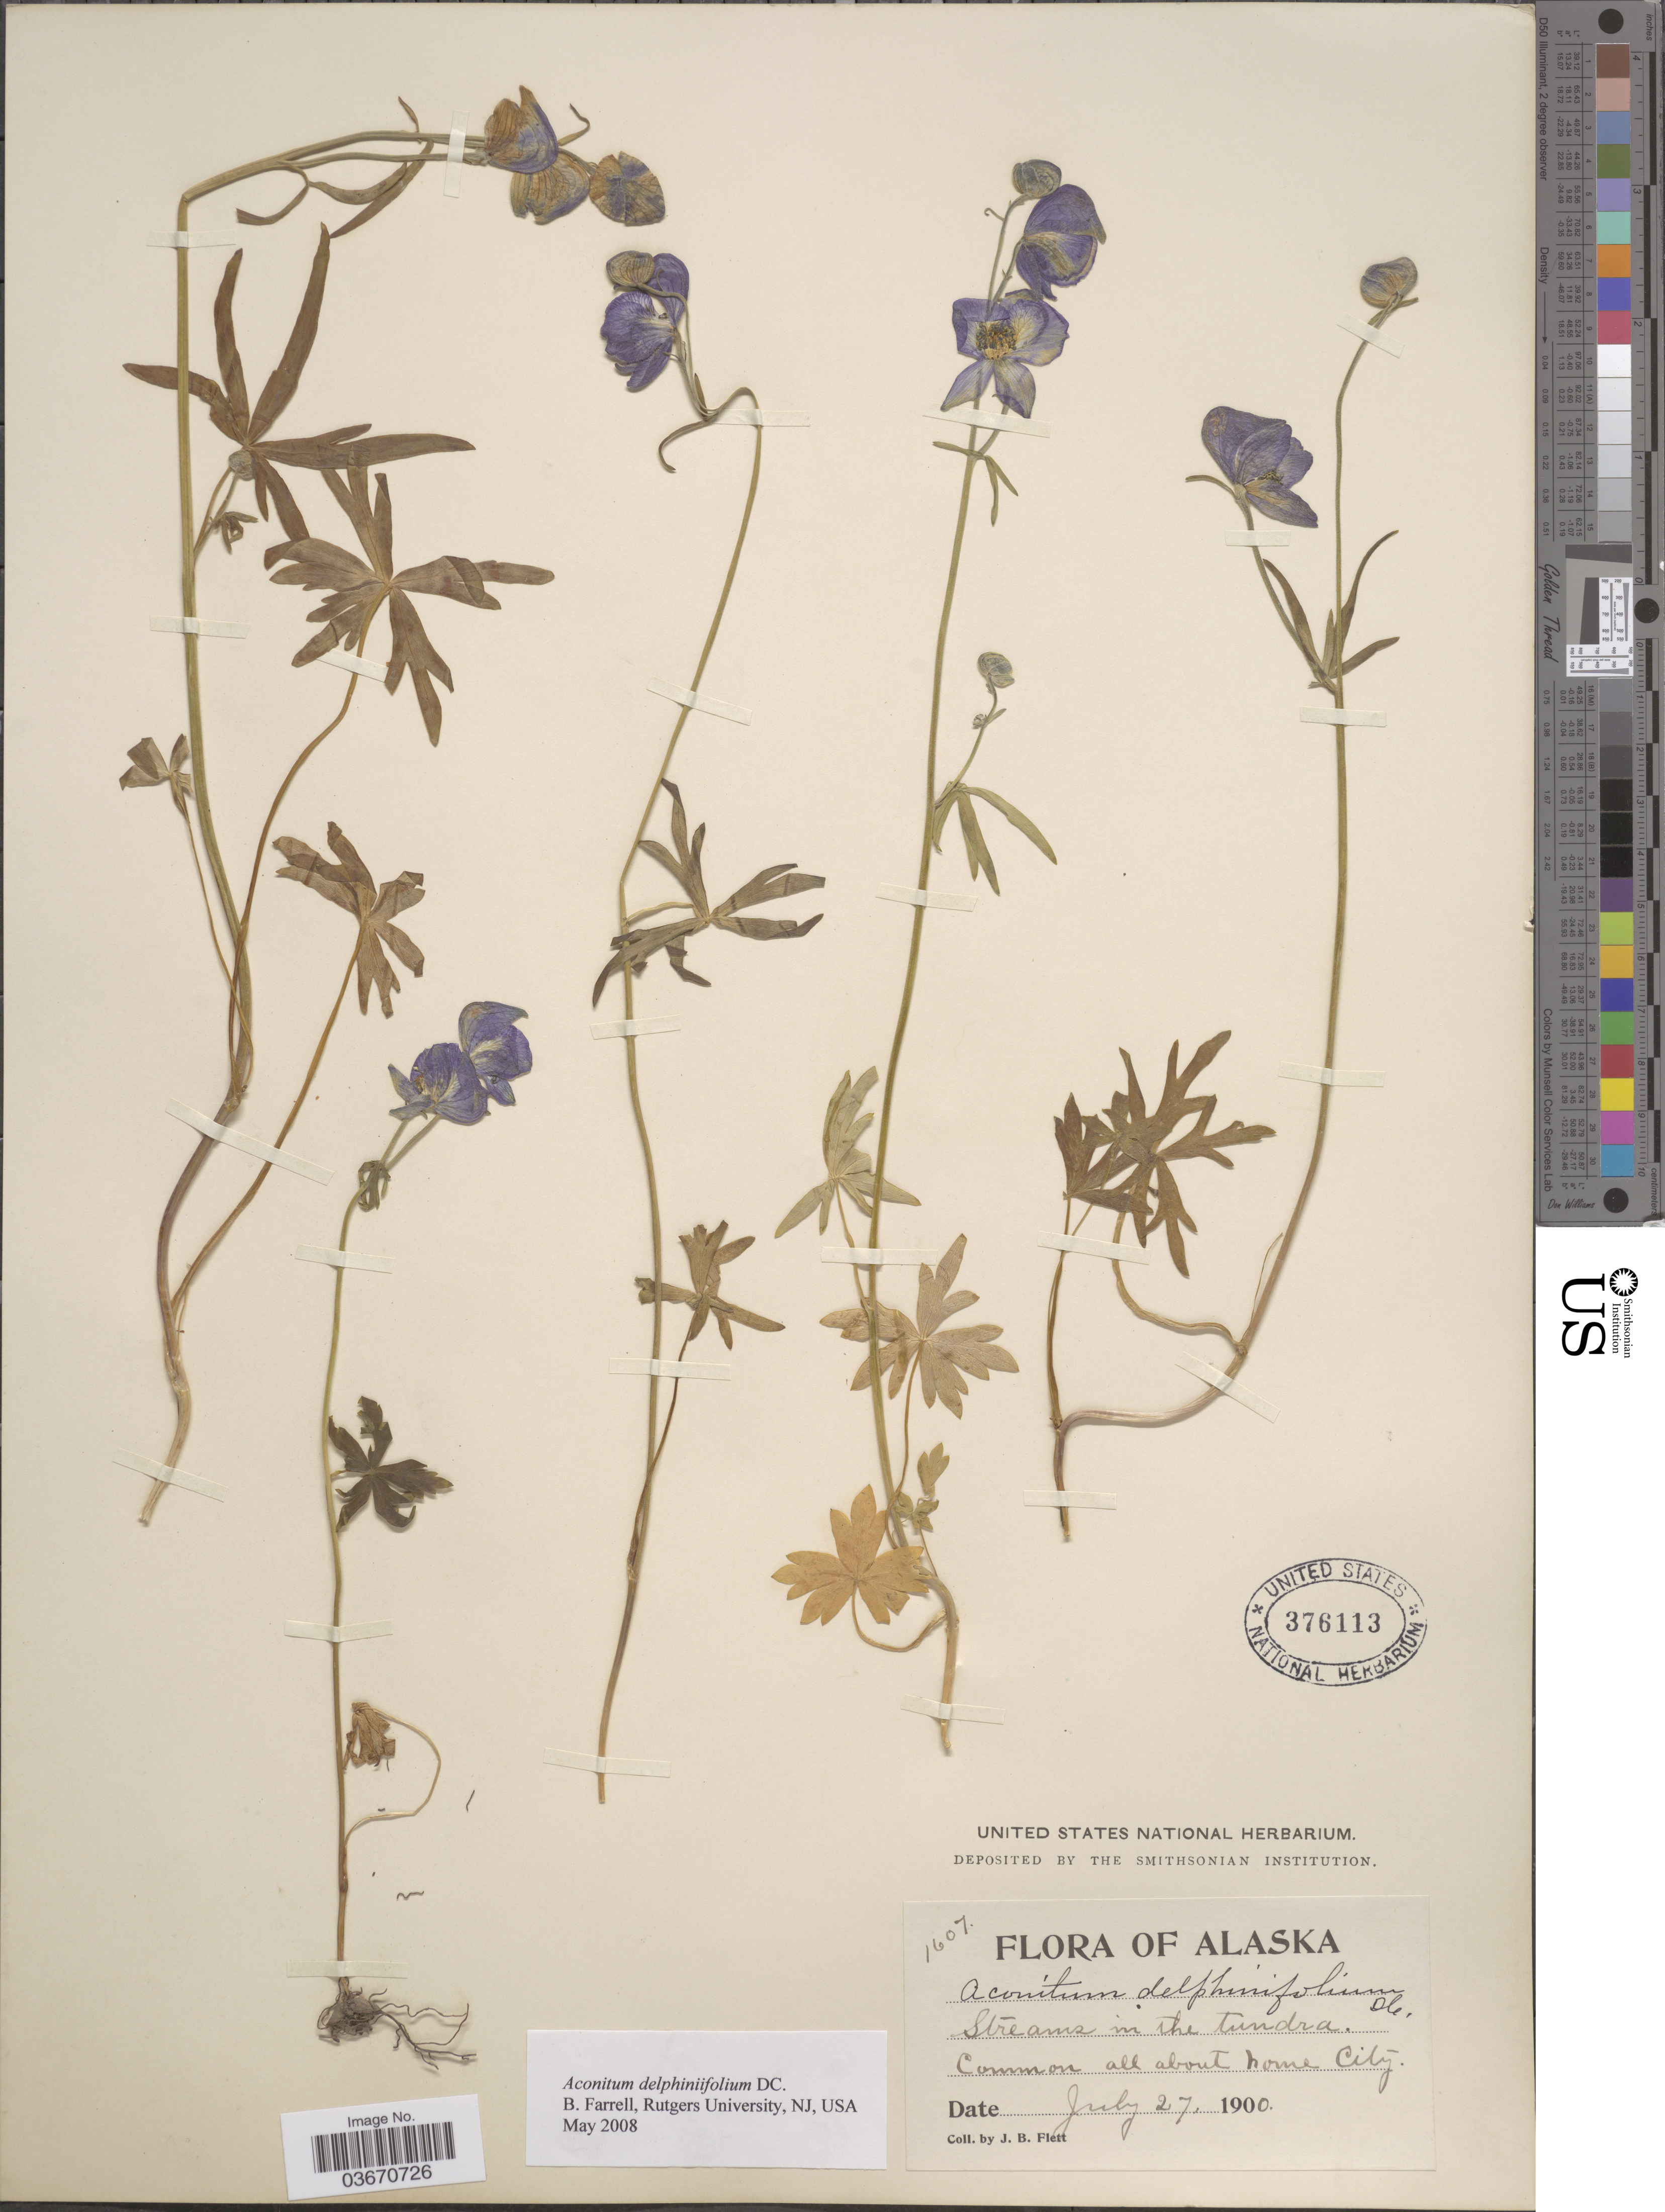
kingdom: Plantae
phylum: Tracheophyta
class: Magnoliopsida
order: Ranunculales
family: Ranunculaceae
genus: Aconitum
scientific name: Aconitum delphinifolium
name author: DC.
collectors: J. Flett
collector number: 1607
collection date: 1900-07-27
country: United States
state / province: Alaska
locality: About Nome City.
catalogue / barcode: US 376113